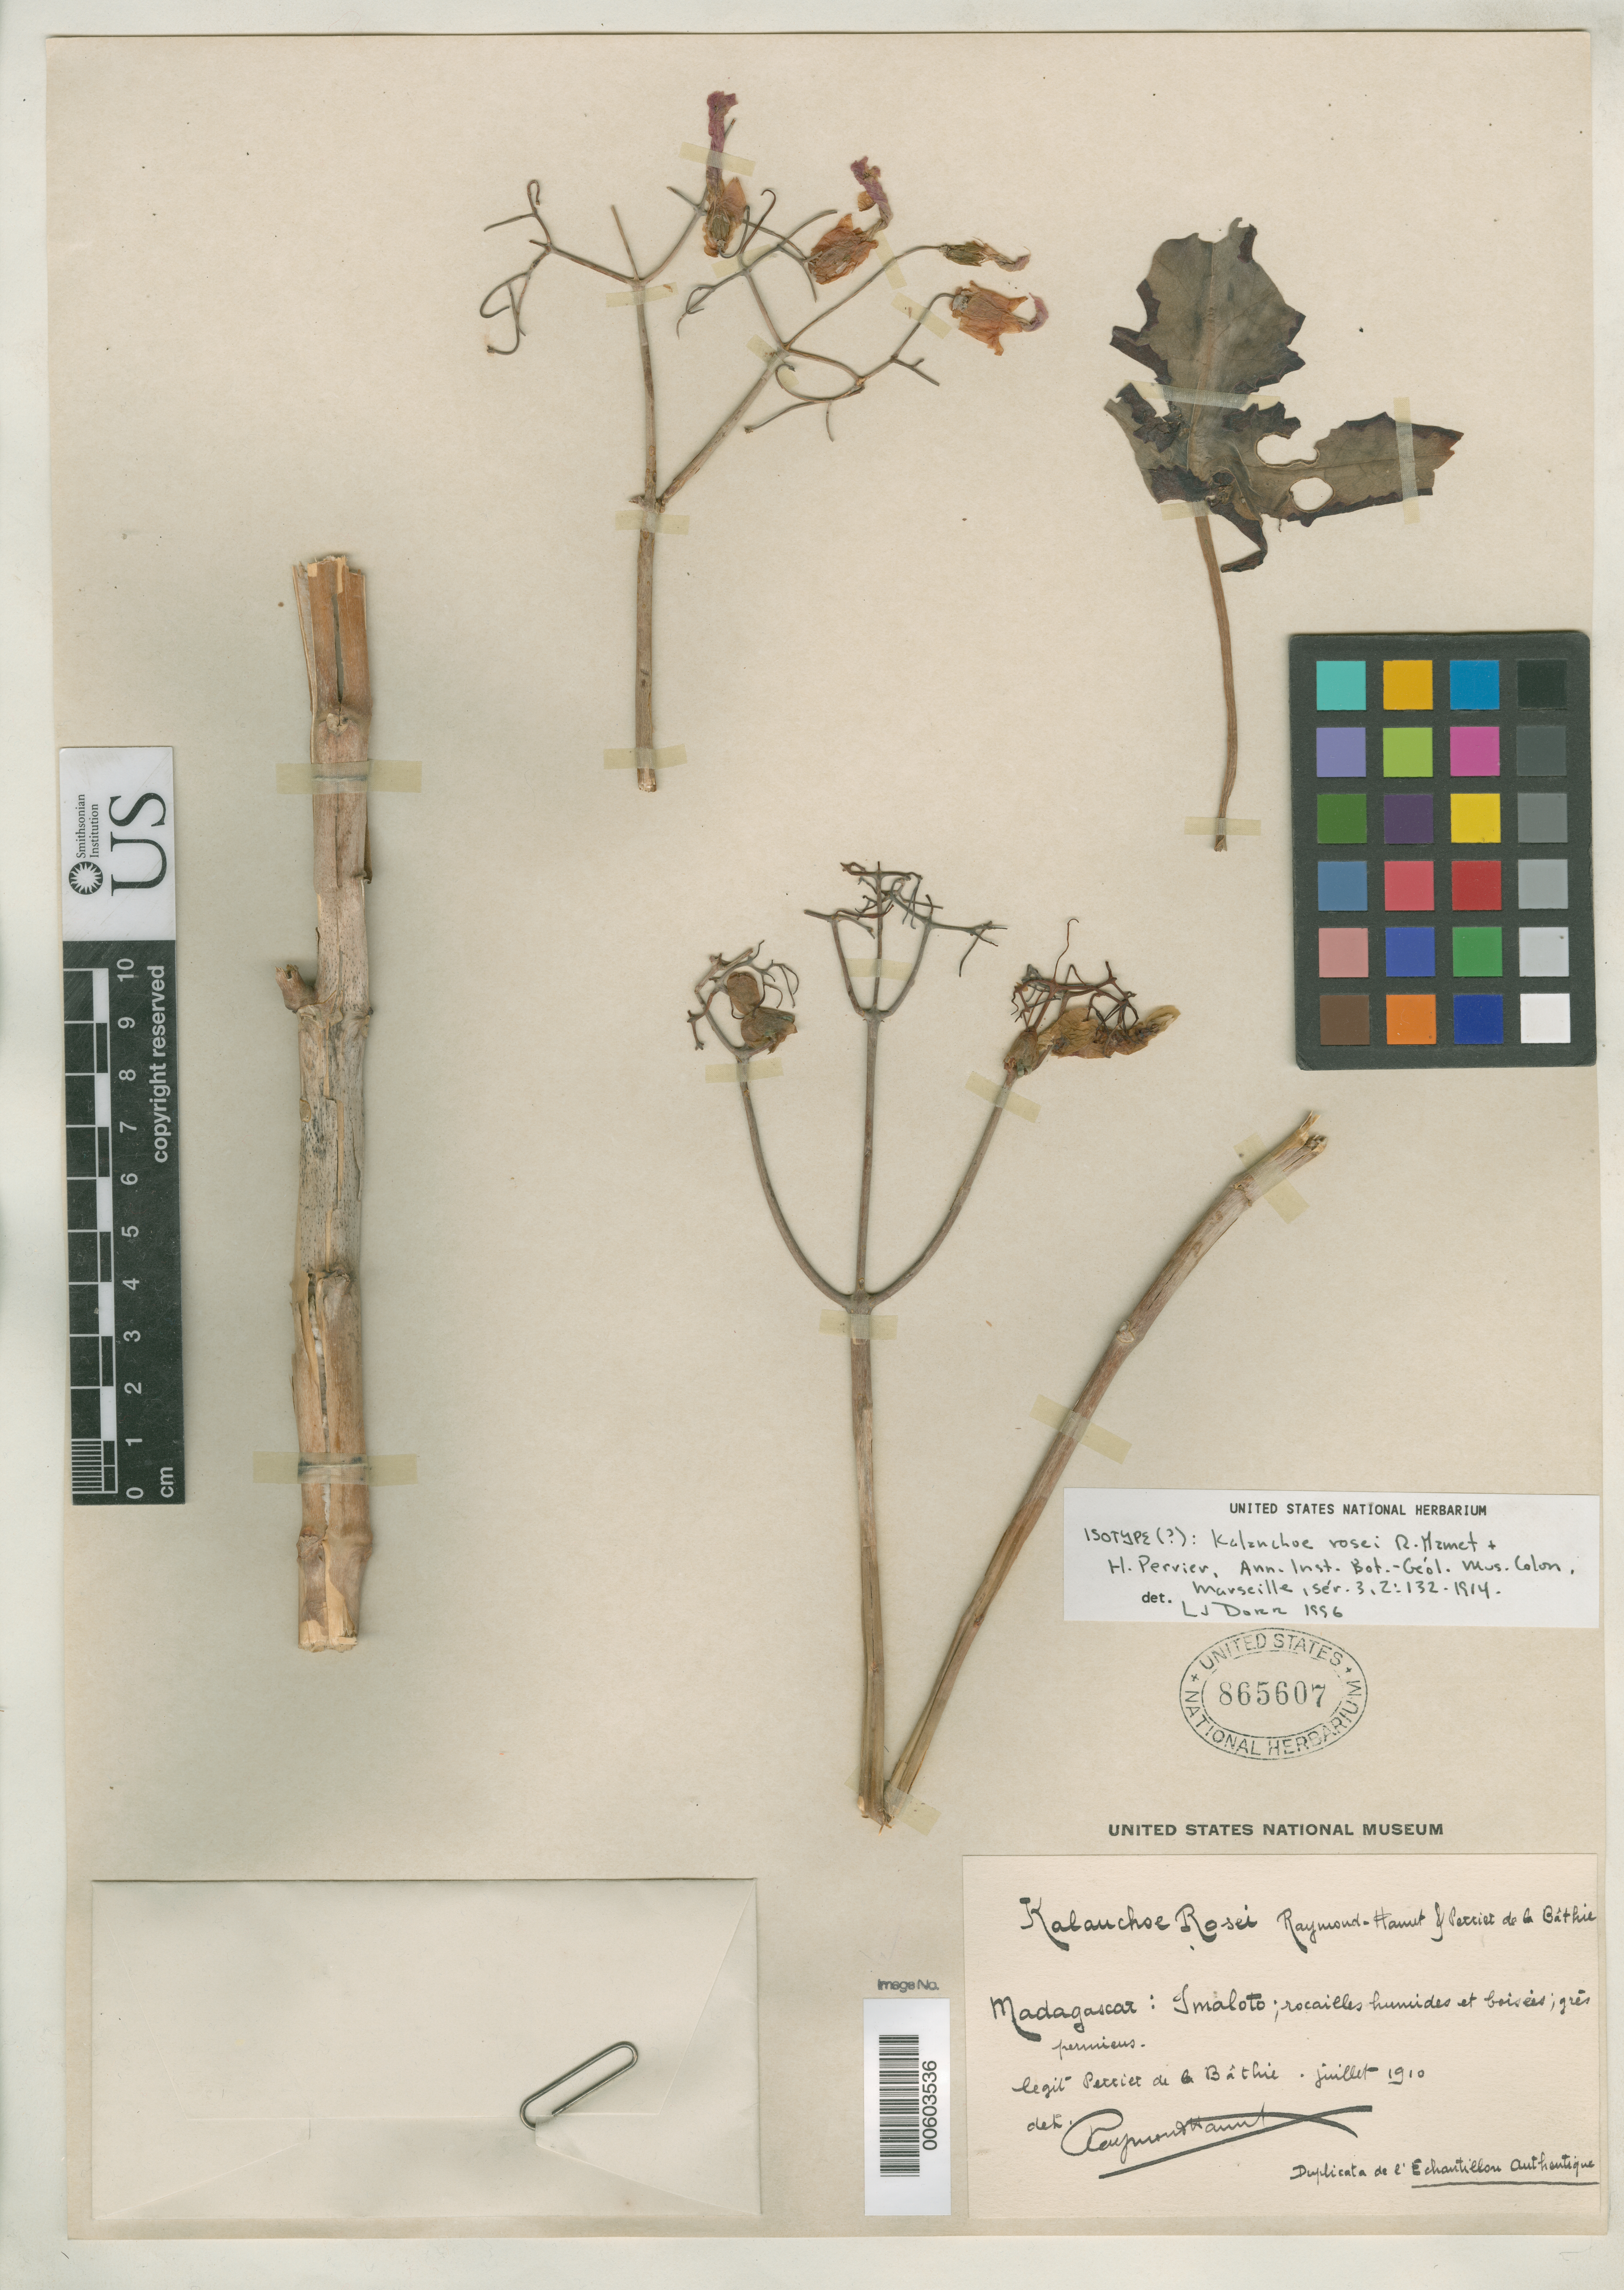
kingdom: Plantae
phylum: Tracheophyta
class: Magnoliopsida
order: Saxifragales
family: Crassulaceae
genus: Kalanchoe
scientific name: Kalanchoe rosei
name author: Raym.-Hamet & H. Perrier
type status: Isotype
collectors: H. Perrier de la Bâthie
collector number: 11825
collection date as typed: Jul 1910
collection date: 1910-07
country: Madagascar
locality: Imaloto, Rocailles Humides & Boises.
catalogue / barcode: US 865607